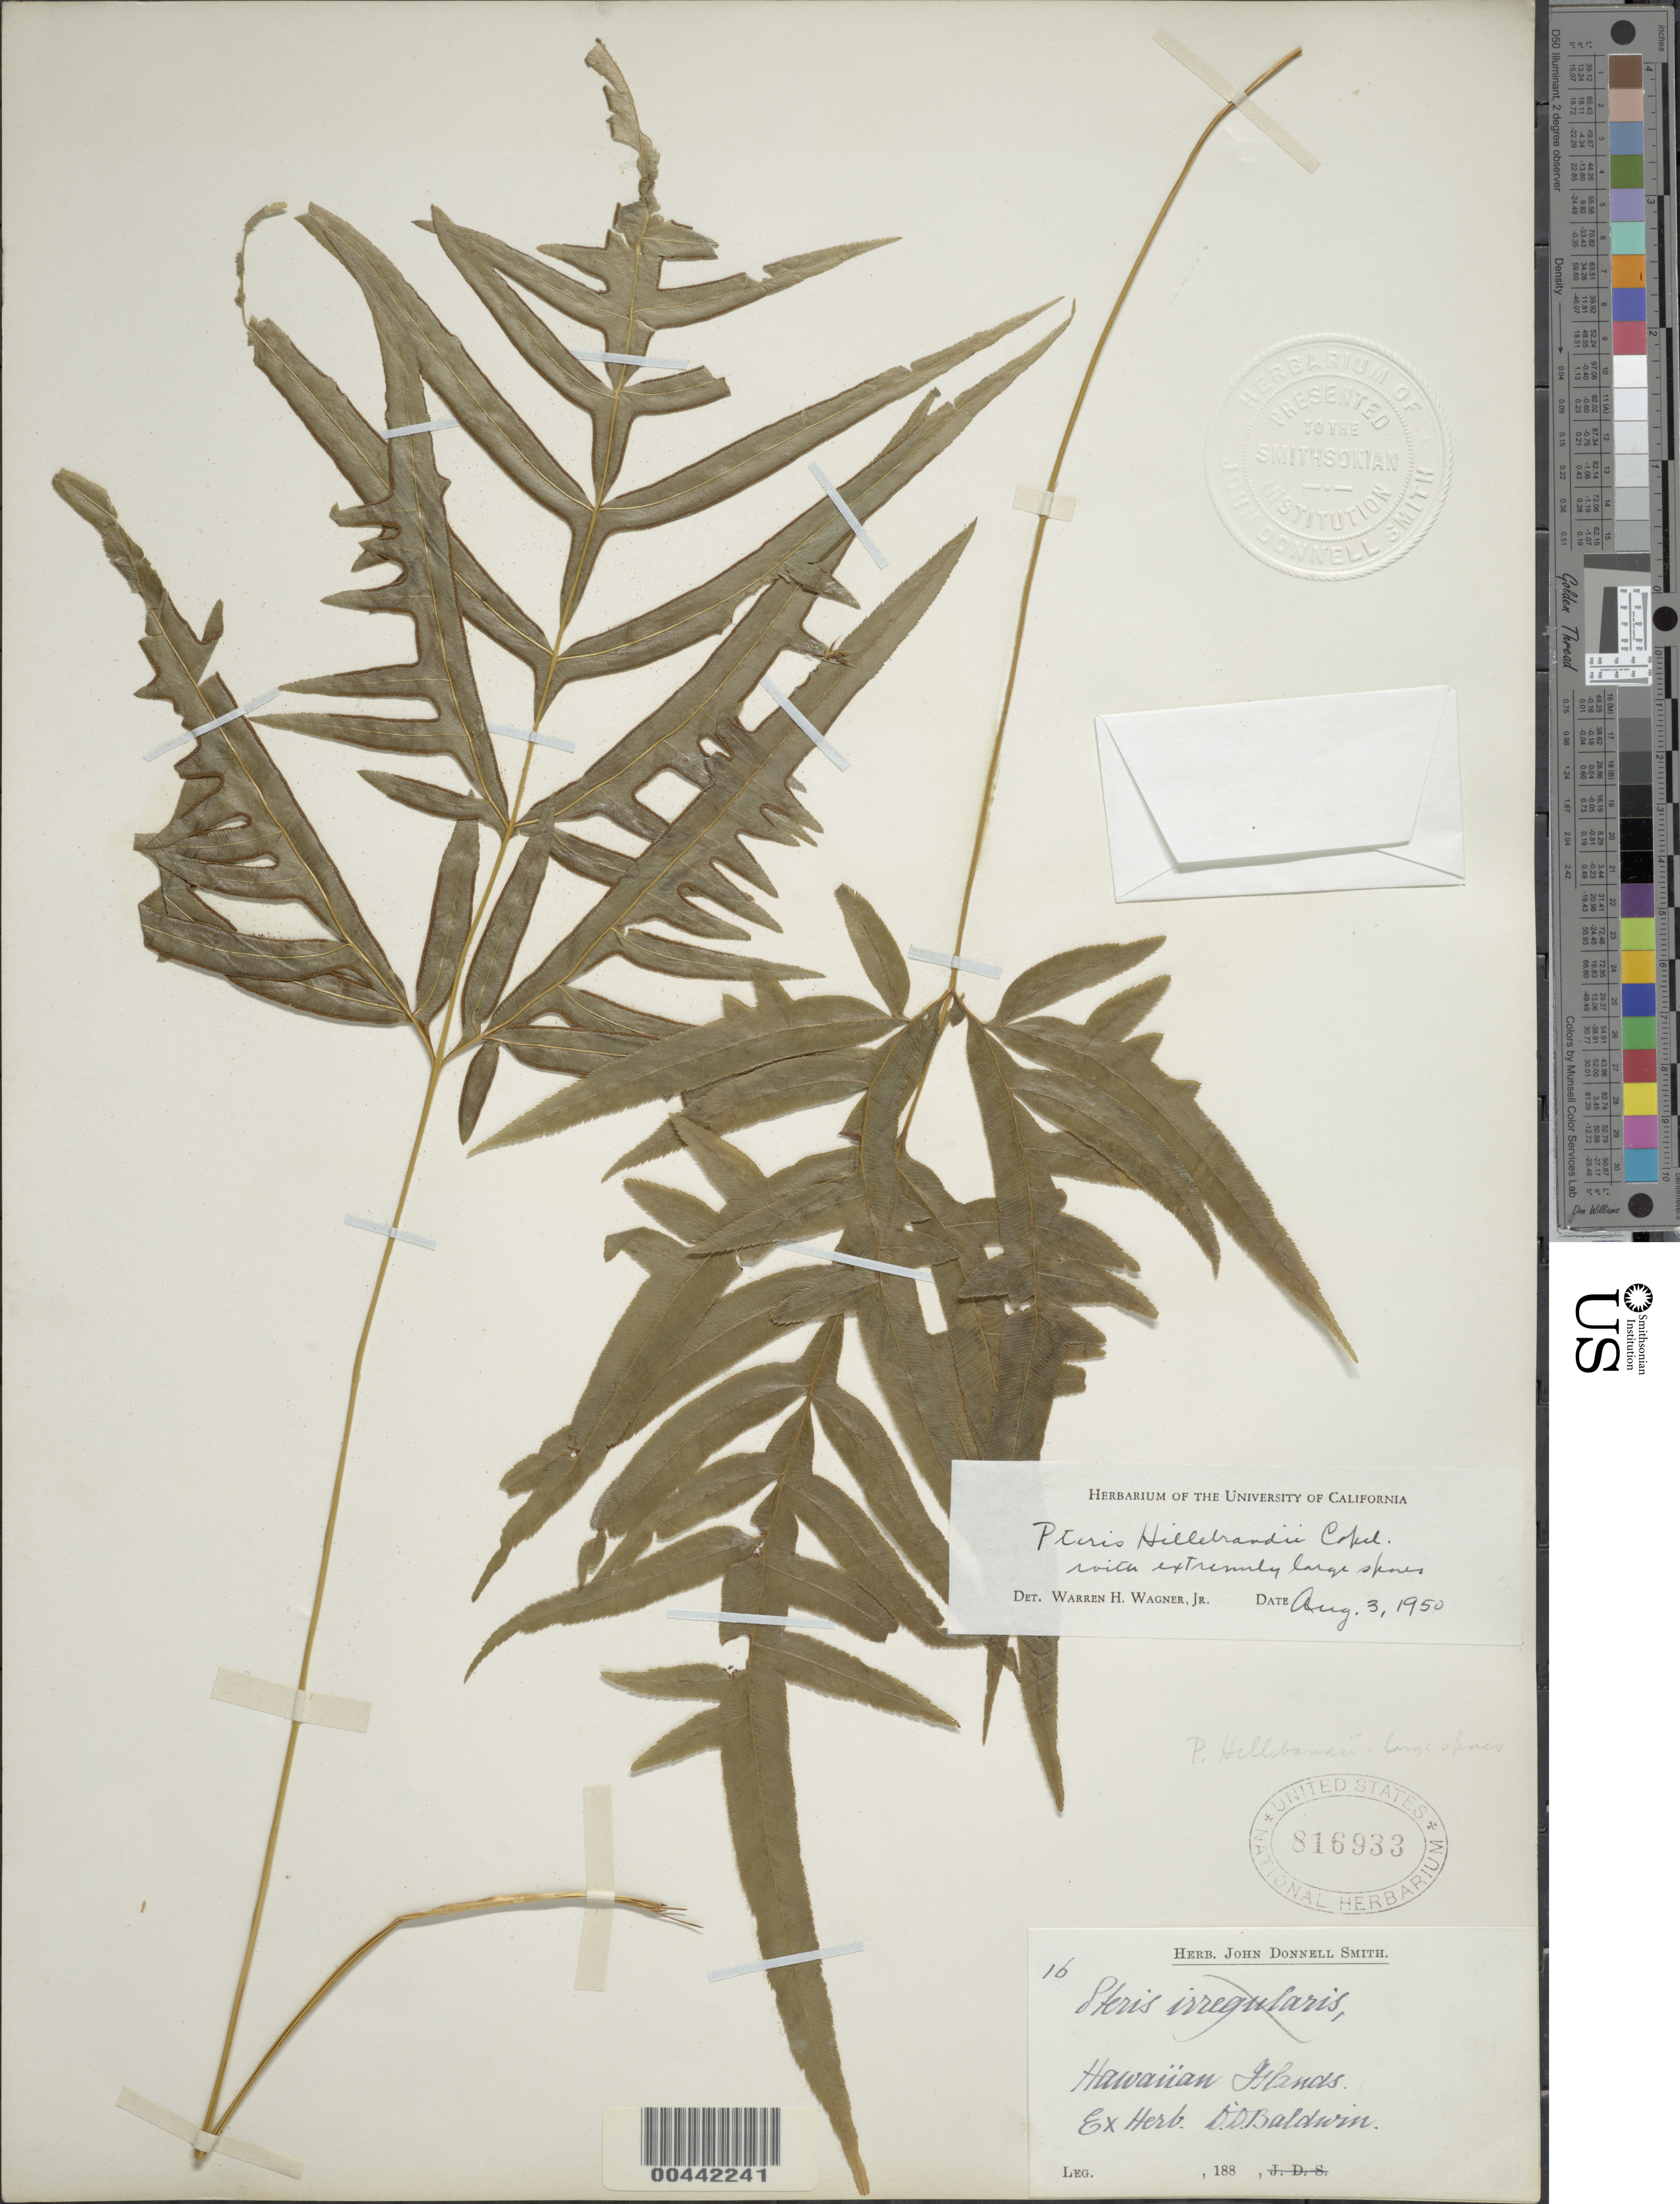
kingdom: Plantae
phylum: Tracheophyta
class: Polypodiopsida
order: Polypodiales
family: Pteridaceae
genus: Pteris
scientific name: Pteris x hillebrandii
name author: Copel.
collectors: D. Baldwin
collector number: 16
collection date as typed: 188-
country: United States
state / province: Hawaii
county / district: Hawaii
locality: Hawaiian Islands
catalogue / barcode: US 816933